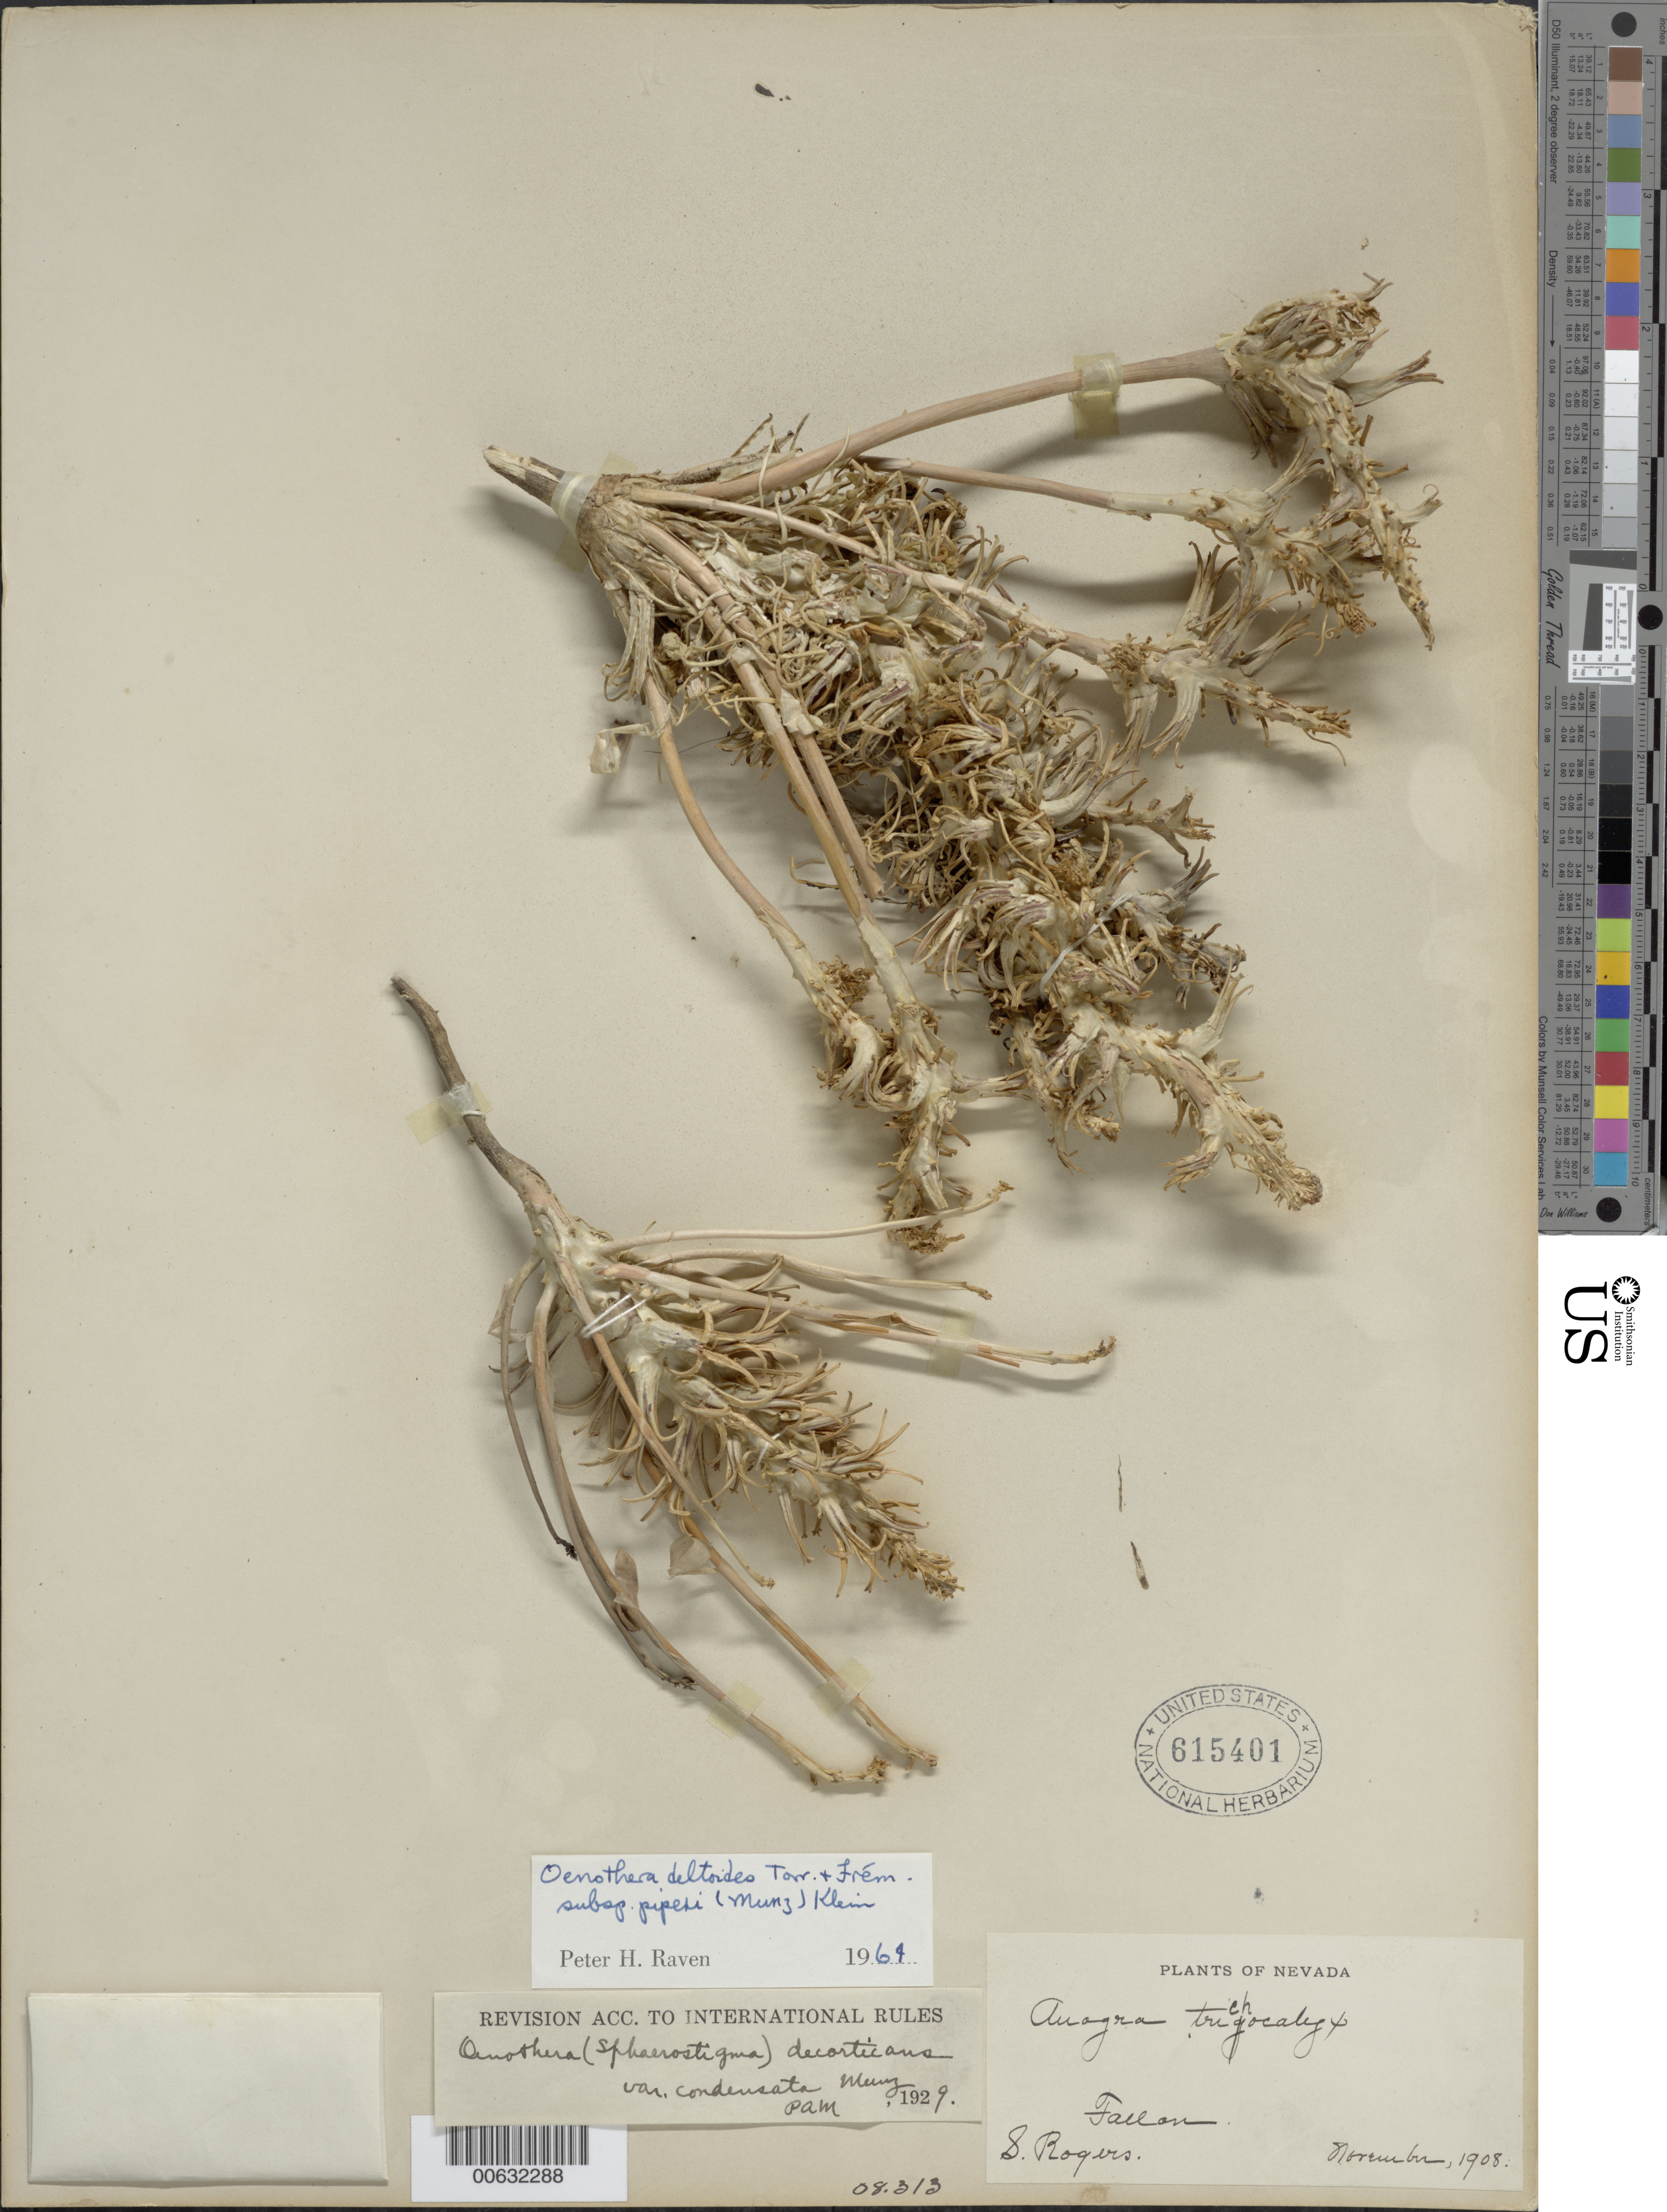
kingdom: Plantae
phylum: Tracheophyta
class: Magnoliopsida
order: Myrtales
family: Onagraceae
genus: Oenothera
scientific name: Oenothera deltoides subsp. piperi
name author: (Munz) W.M. Klein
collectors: S. Rogers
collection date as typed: Nov 1908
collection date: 1908-11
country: United States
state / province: Nevada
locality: Fallon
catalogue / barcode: US 615401